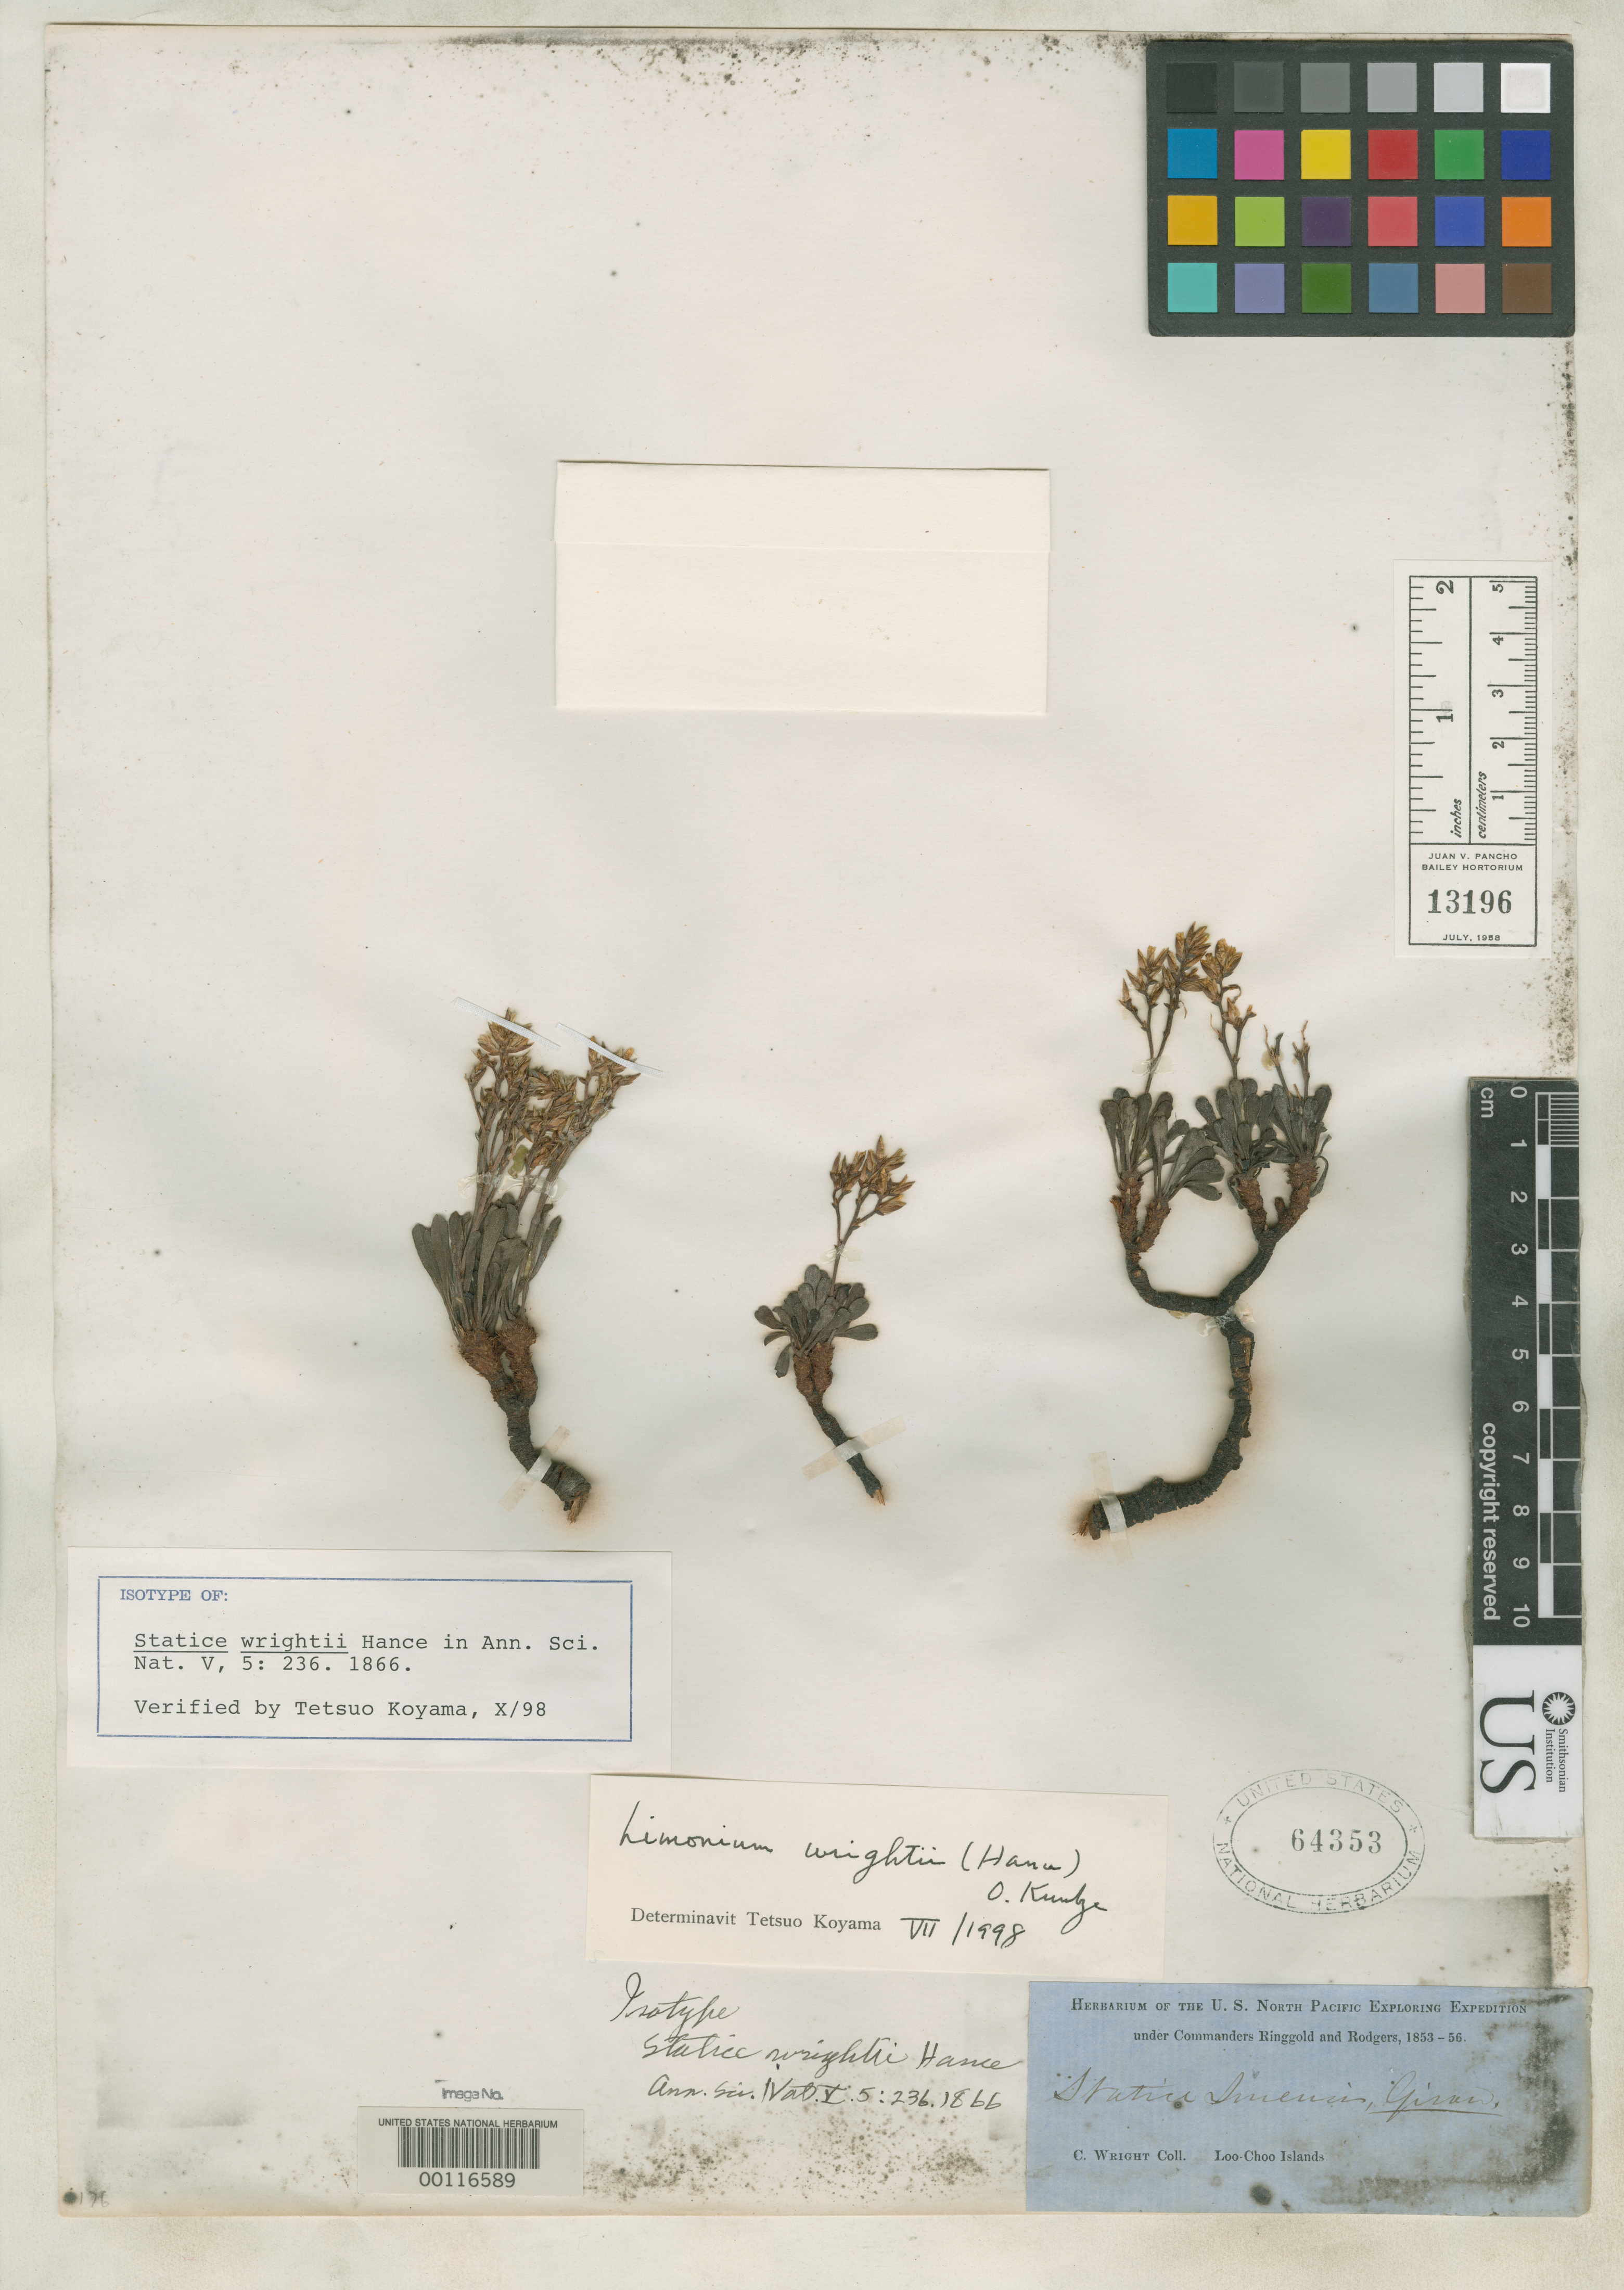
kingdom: Plantae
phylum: Tracheophyta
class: Magnoliopsida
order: Caryophyllales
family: Plumbaginaceae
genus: Statice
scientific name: Statice wrightii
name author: Hance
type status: Isotype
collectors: C. Wright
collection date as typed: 1853 to -- --- 1856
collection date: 1853/1856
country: Japan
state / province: Okinawa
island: Ryukyu Is.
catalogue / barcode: US 64353